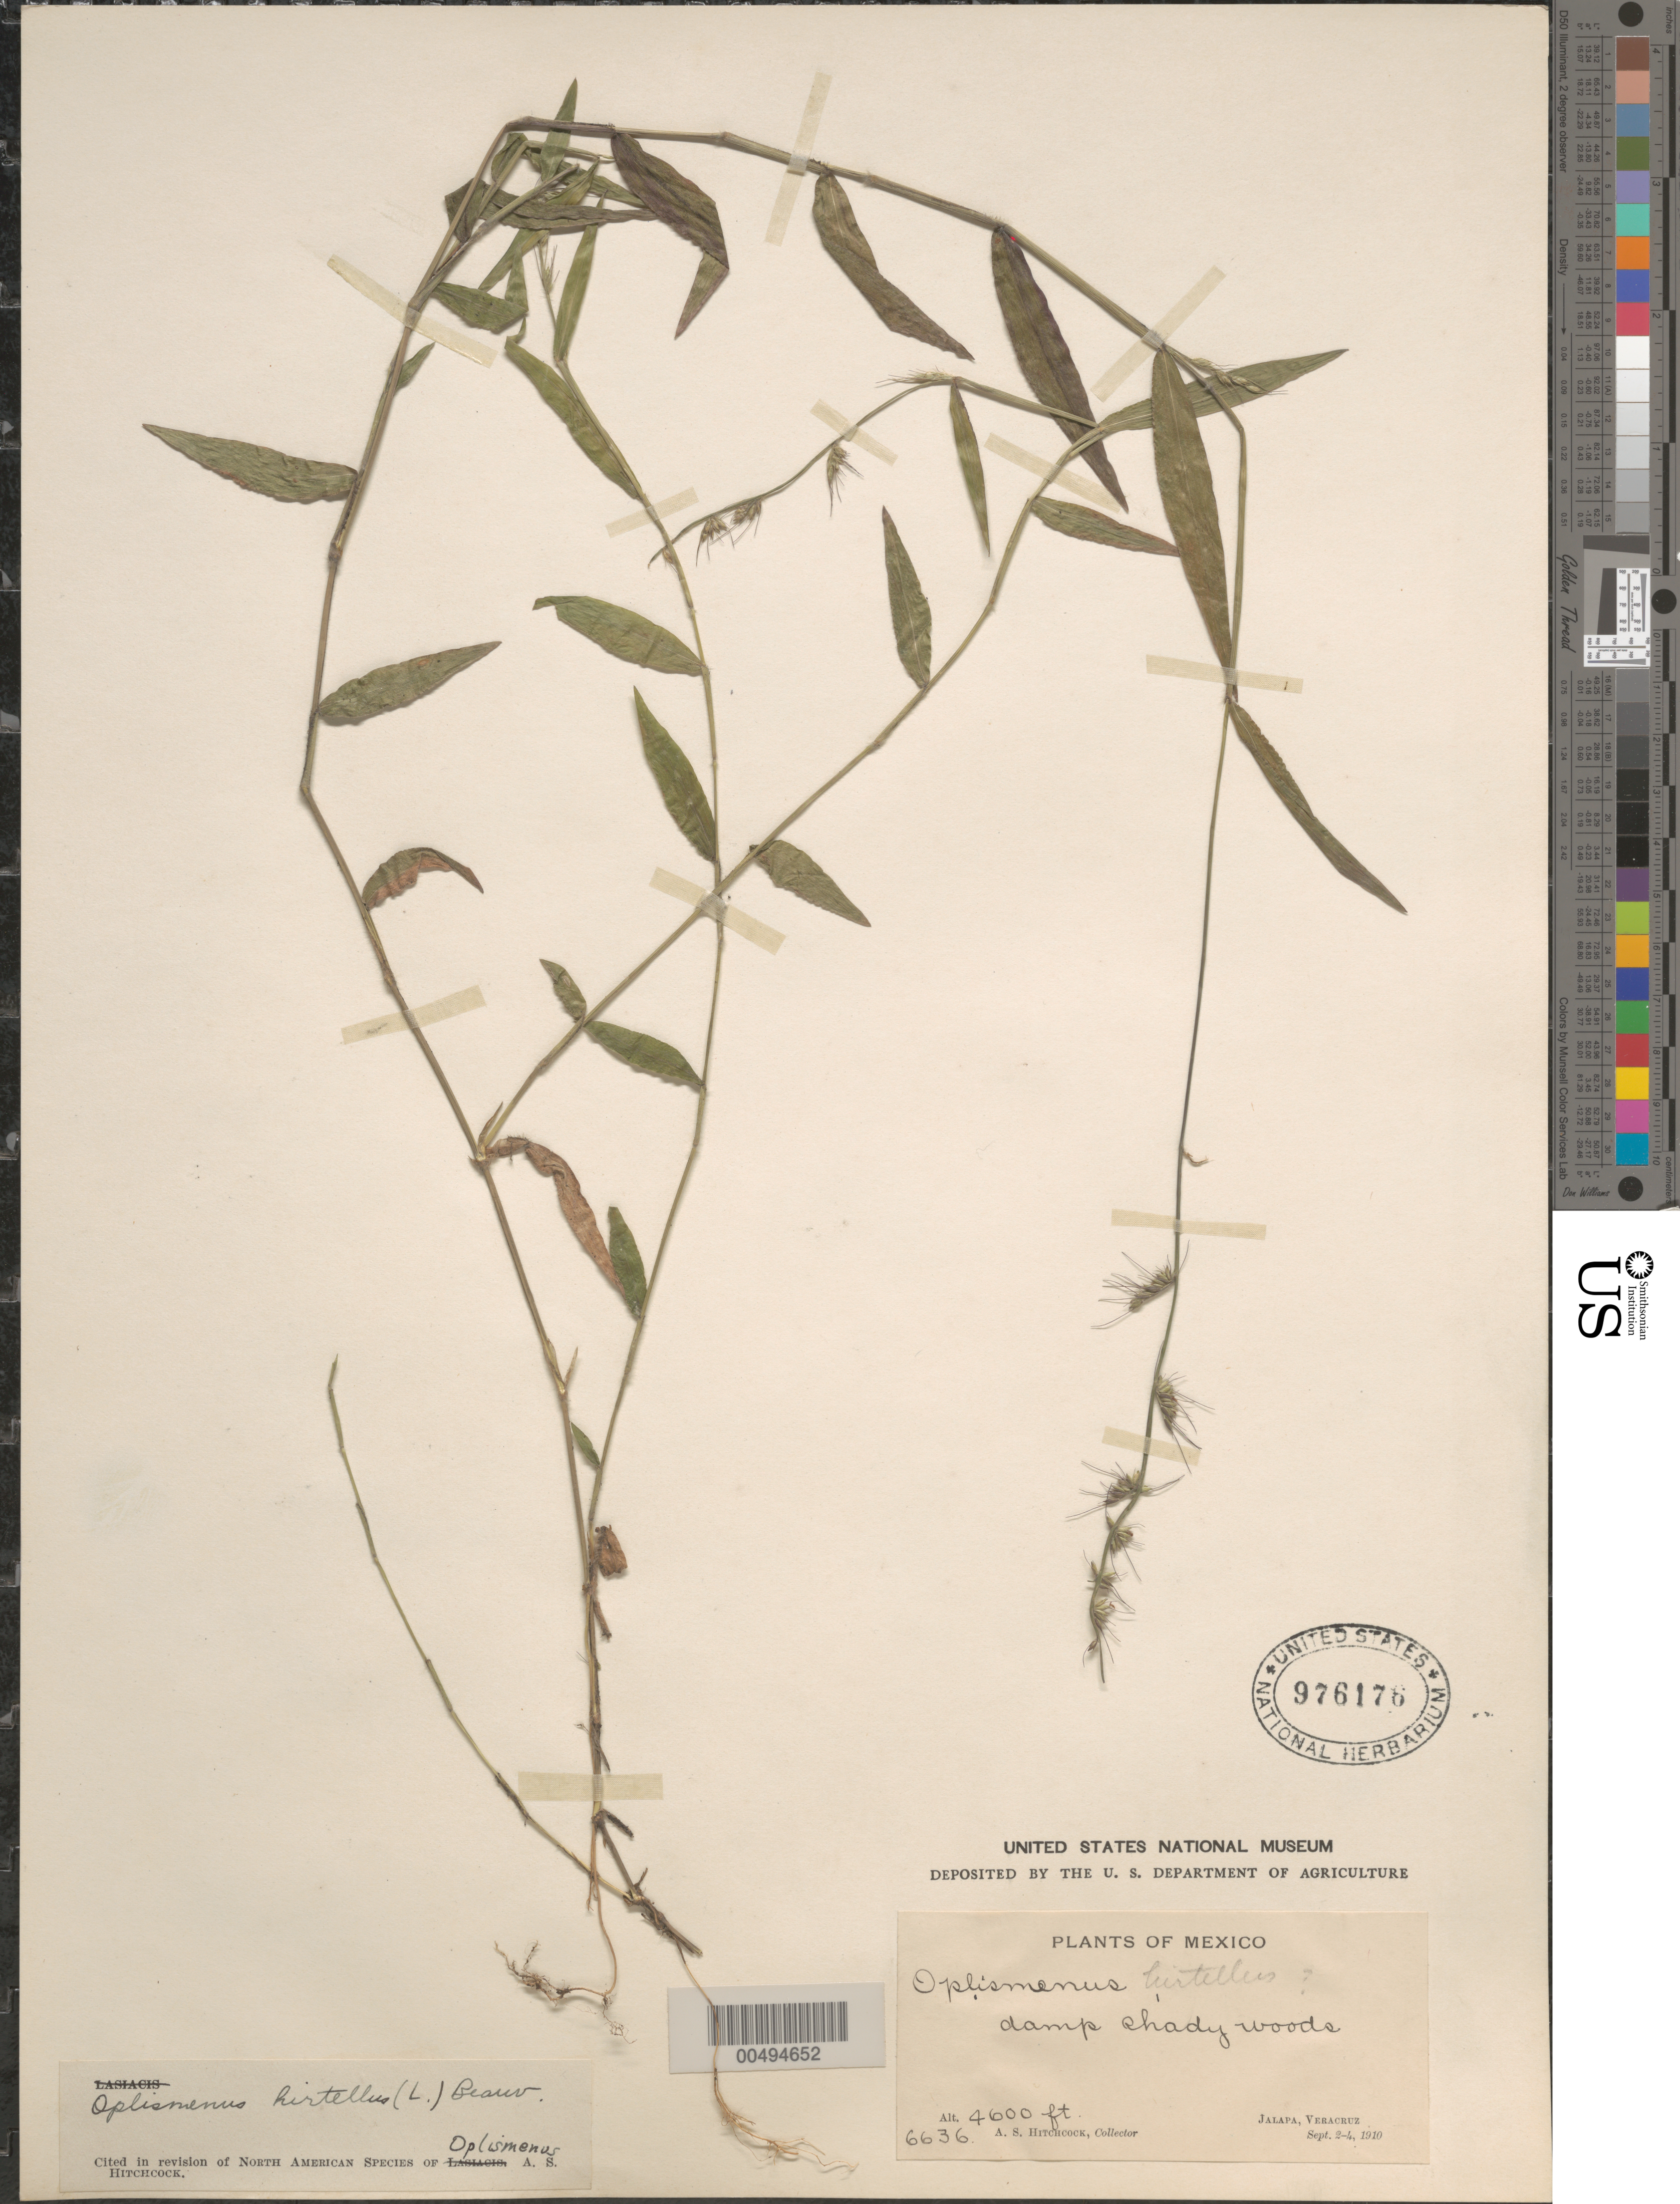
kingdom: Plantae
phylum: Tracheophyta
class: Liliopsida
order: Poales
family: Poaceae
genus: Oplismenus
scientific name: Oplismenus hirtellus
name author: (L.) P. Beauv.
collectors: A. S. Hitchcock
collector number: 6636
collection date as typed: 2 Sep 1910 to 4 Sep 1910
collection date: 1910-09-02/1910-09-04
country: Mexico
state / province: Veracruz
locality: Jalapa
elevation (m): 1402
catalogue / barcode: US 976176